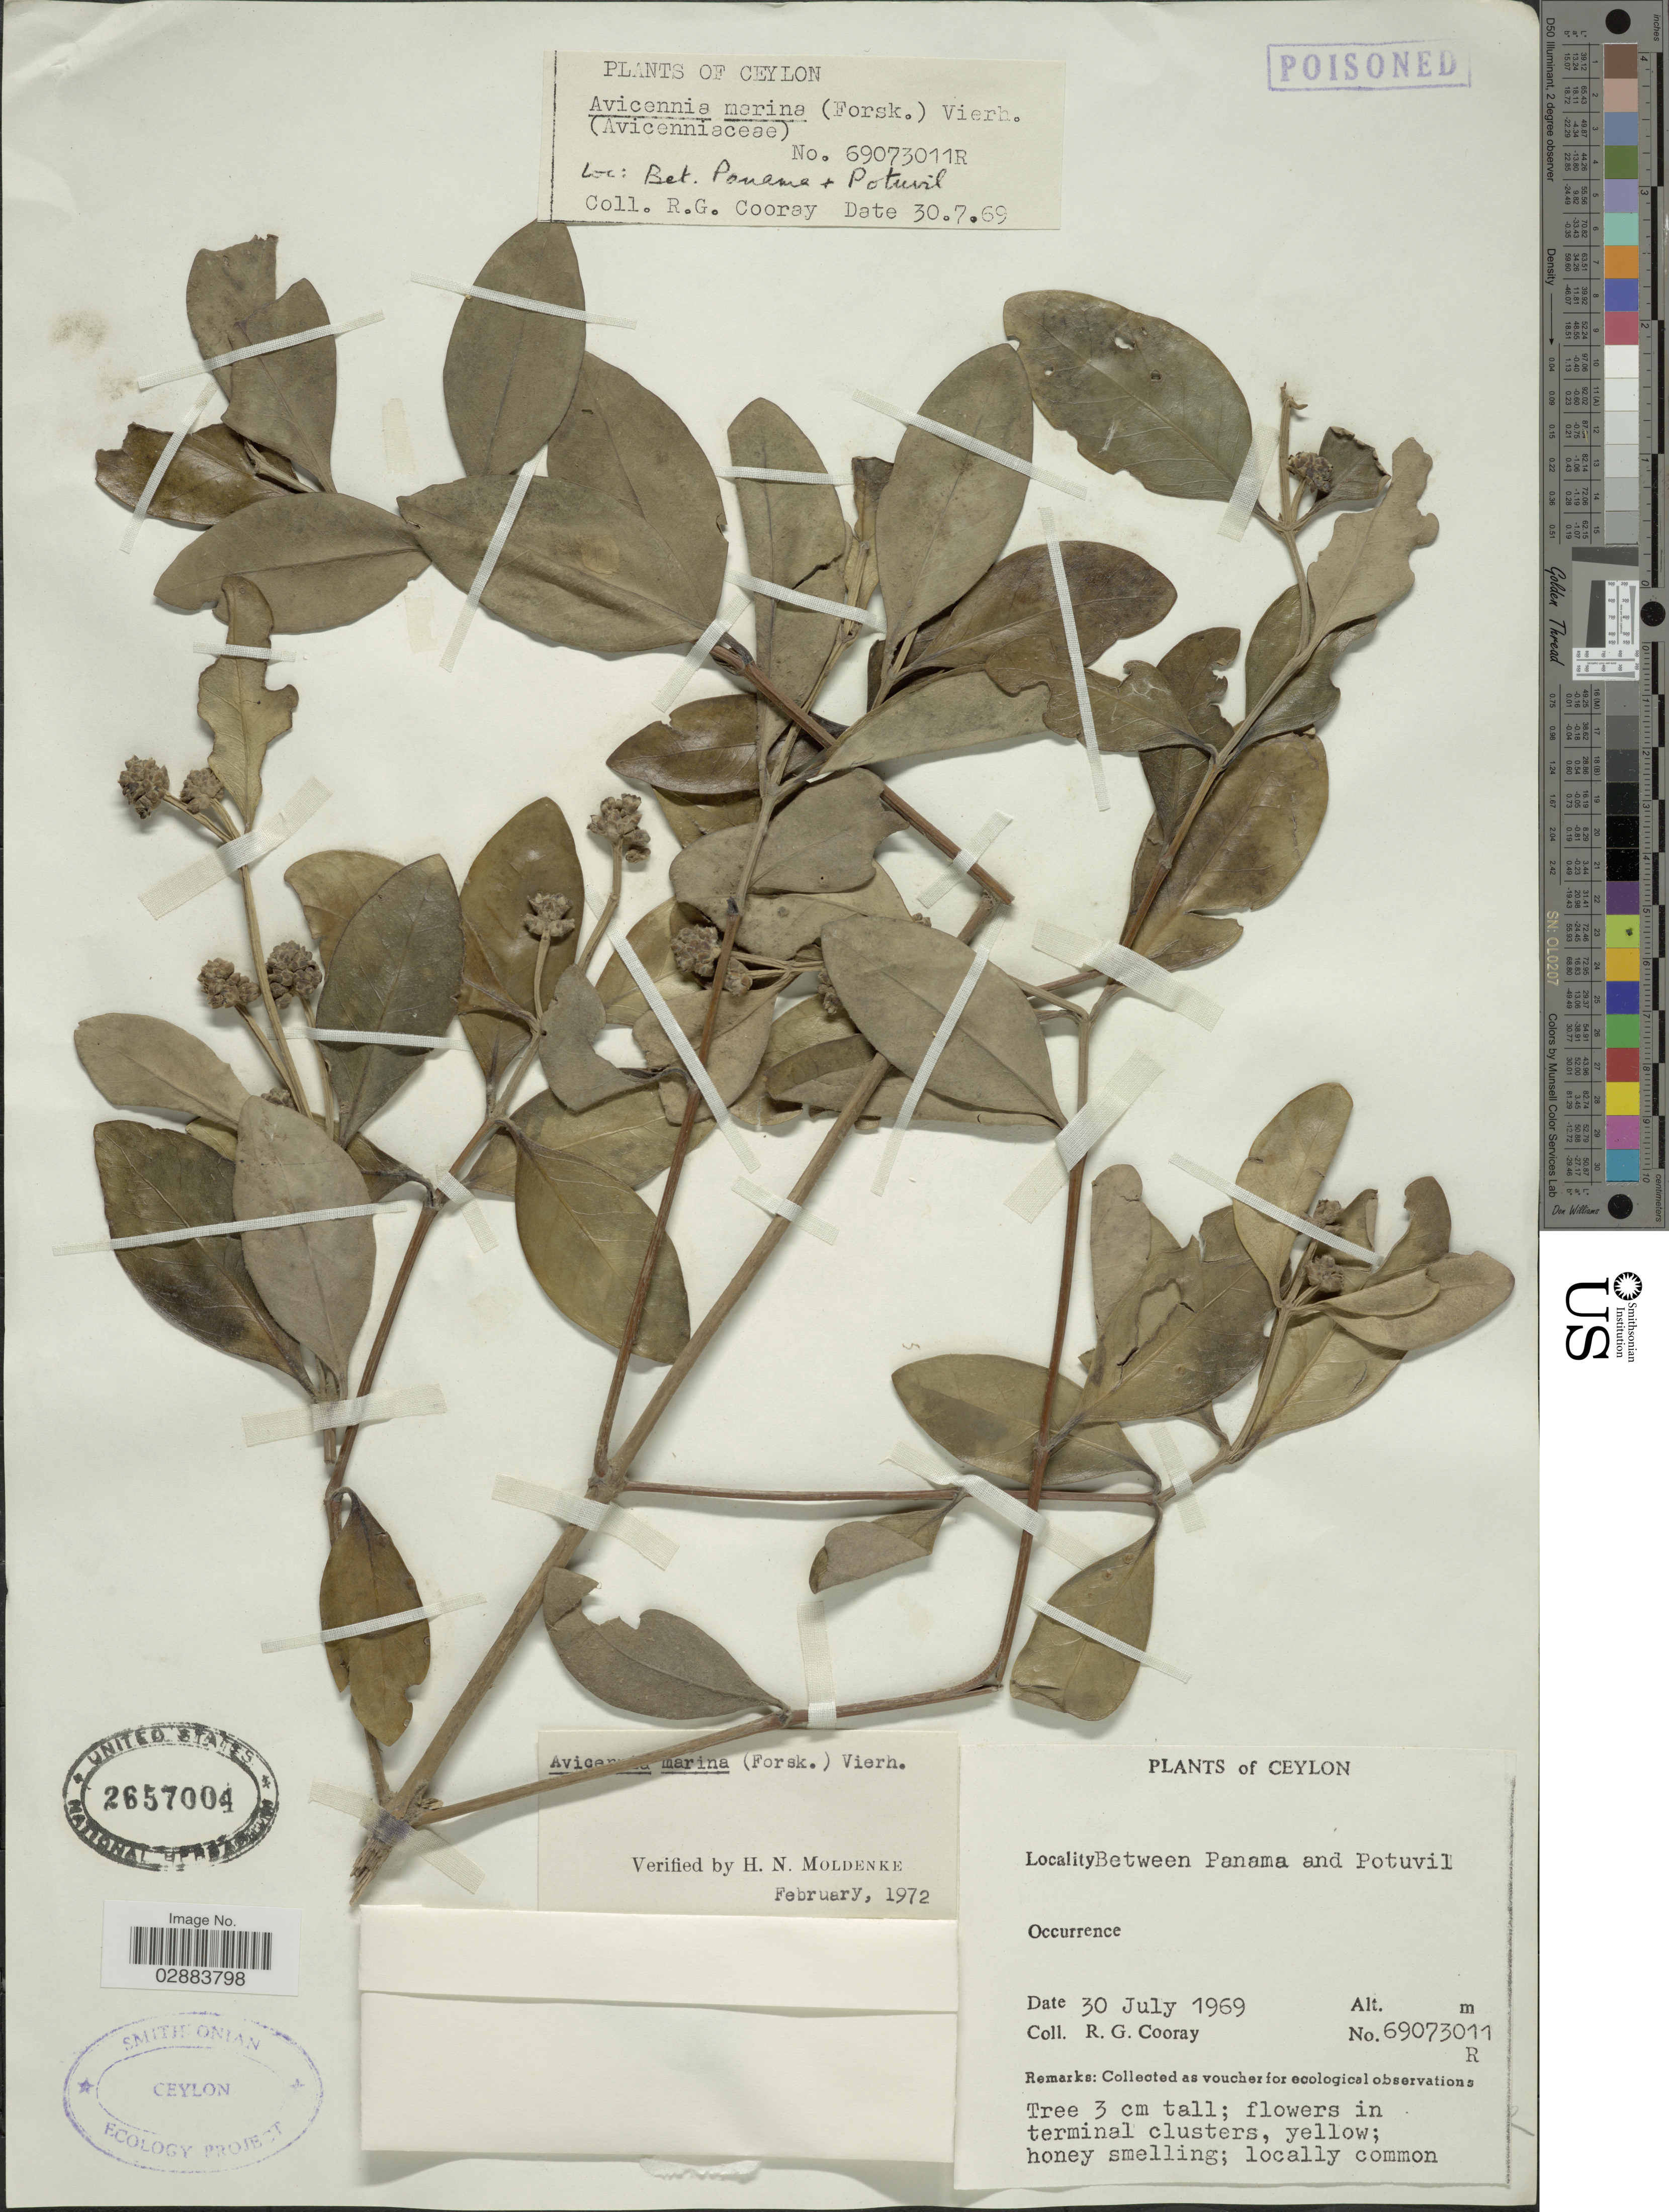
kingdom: Plantae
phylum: Tracheophyta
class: Magnoliopsida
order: Lamiales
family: Acanthaceae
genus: Avicennia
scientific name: Avicennia marina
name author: (Forssk.) Vierh.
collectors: R. Cooray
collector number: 69073011R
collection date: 1969-07-30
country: Sri Lanka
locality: Ceylon. Between Panama and Potuvil.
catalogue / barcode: US 2657004